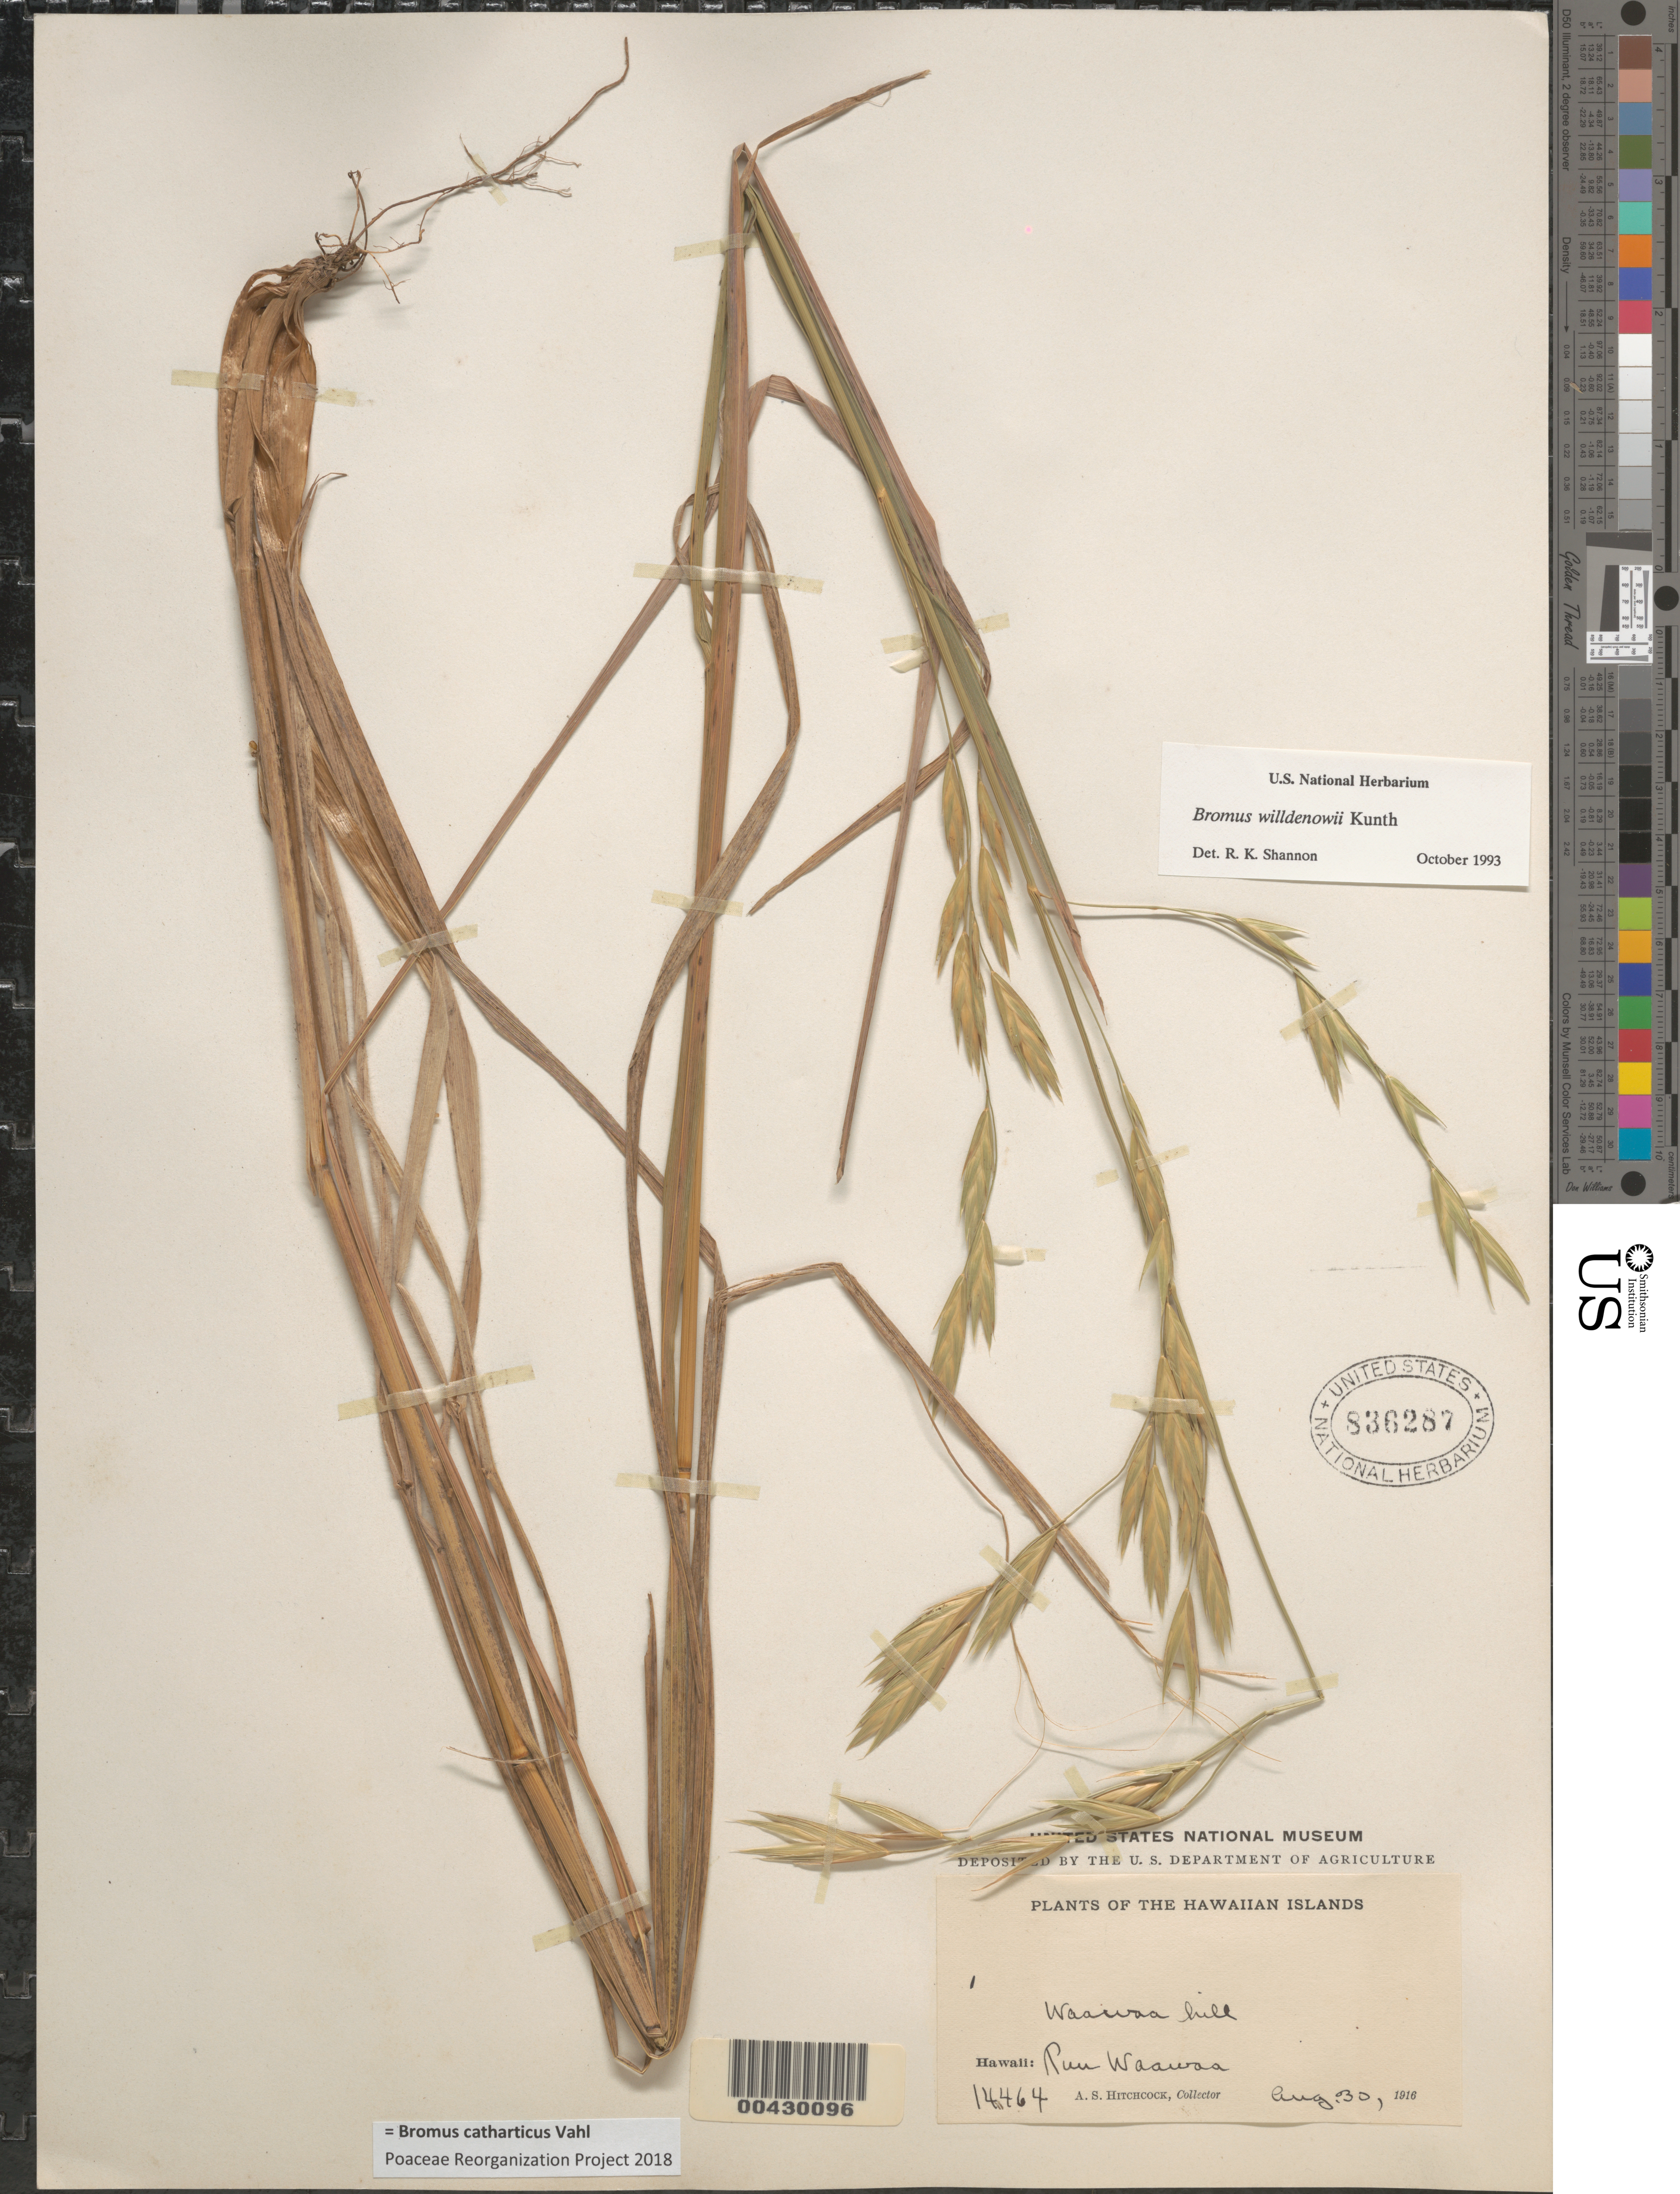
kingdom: Plantae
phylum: Tracheophyta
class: Liliopsida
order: Poales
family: Poaceae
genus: Bromus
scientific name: Bromus catharticus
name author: Vahl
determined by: Poaceae Reorganization Project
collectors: A. S. Hitchcock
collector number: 14464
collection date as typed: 30 Aug 1916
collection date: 1916-08-30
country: United States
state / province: Hawaii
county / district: Hawaii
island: Hawaii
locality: Puu Waawaa , Waawaa hill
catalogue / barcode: US 836287